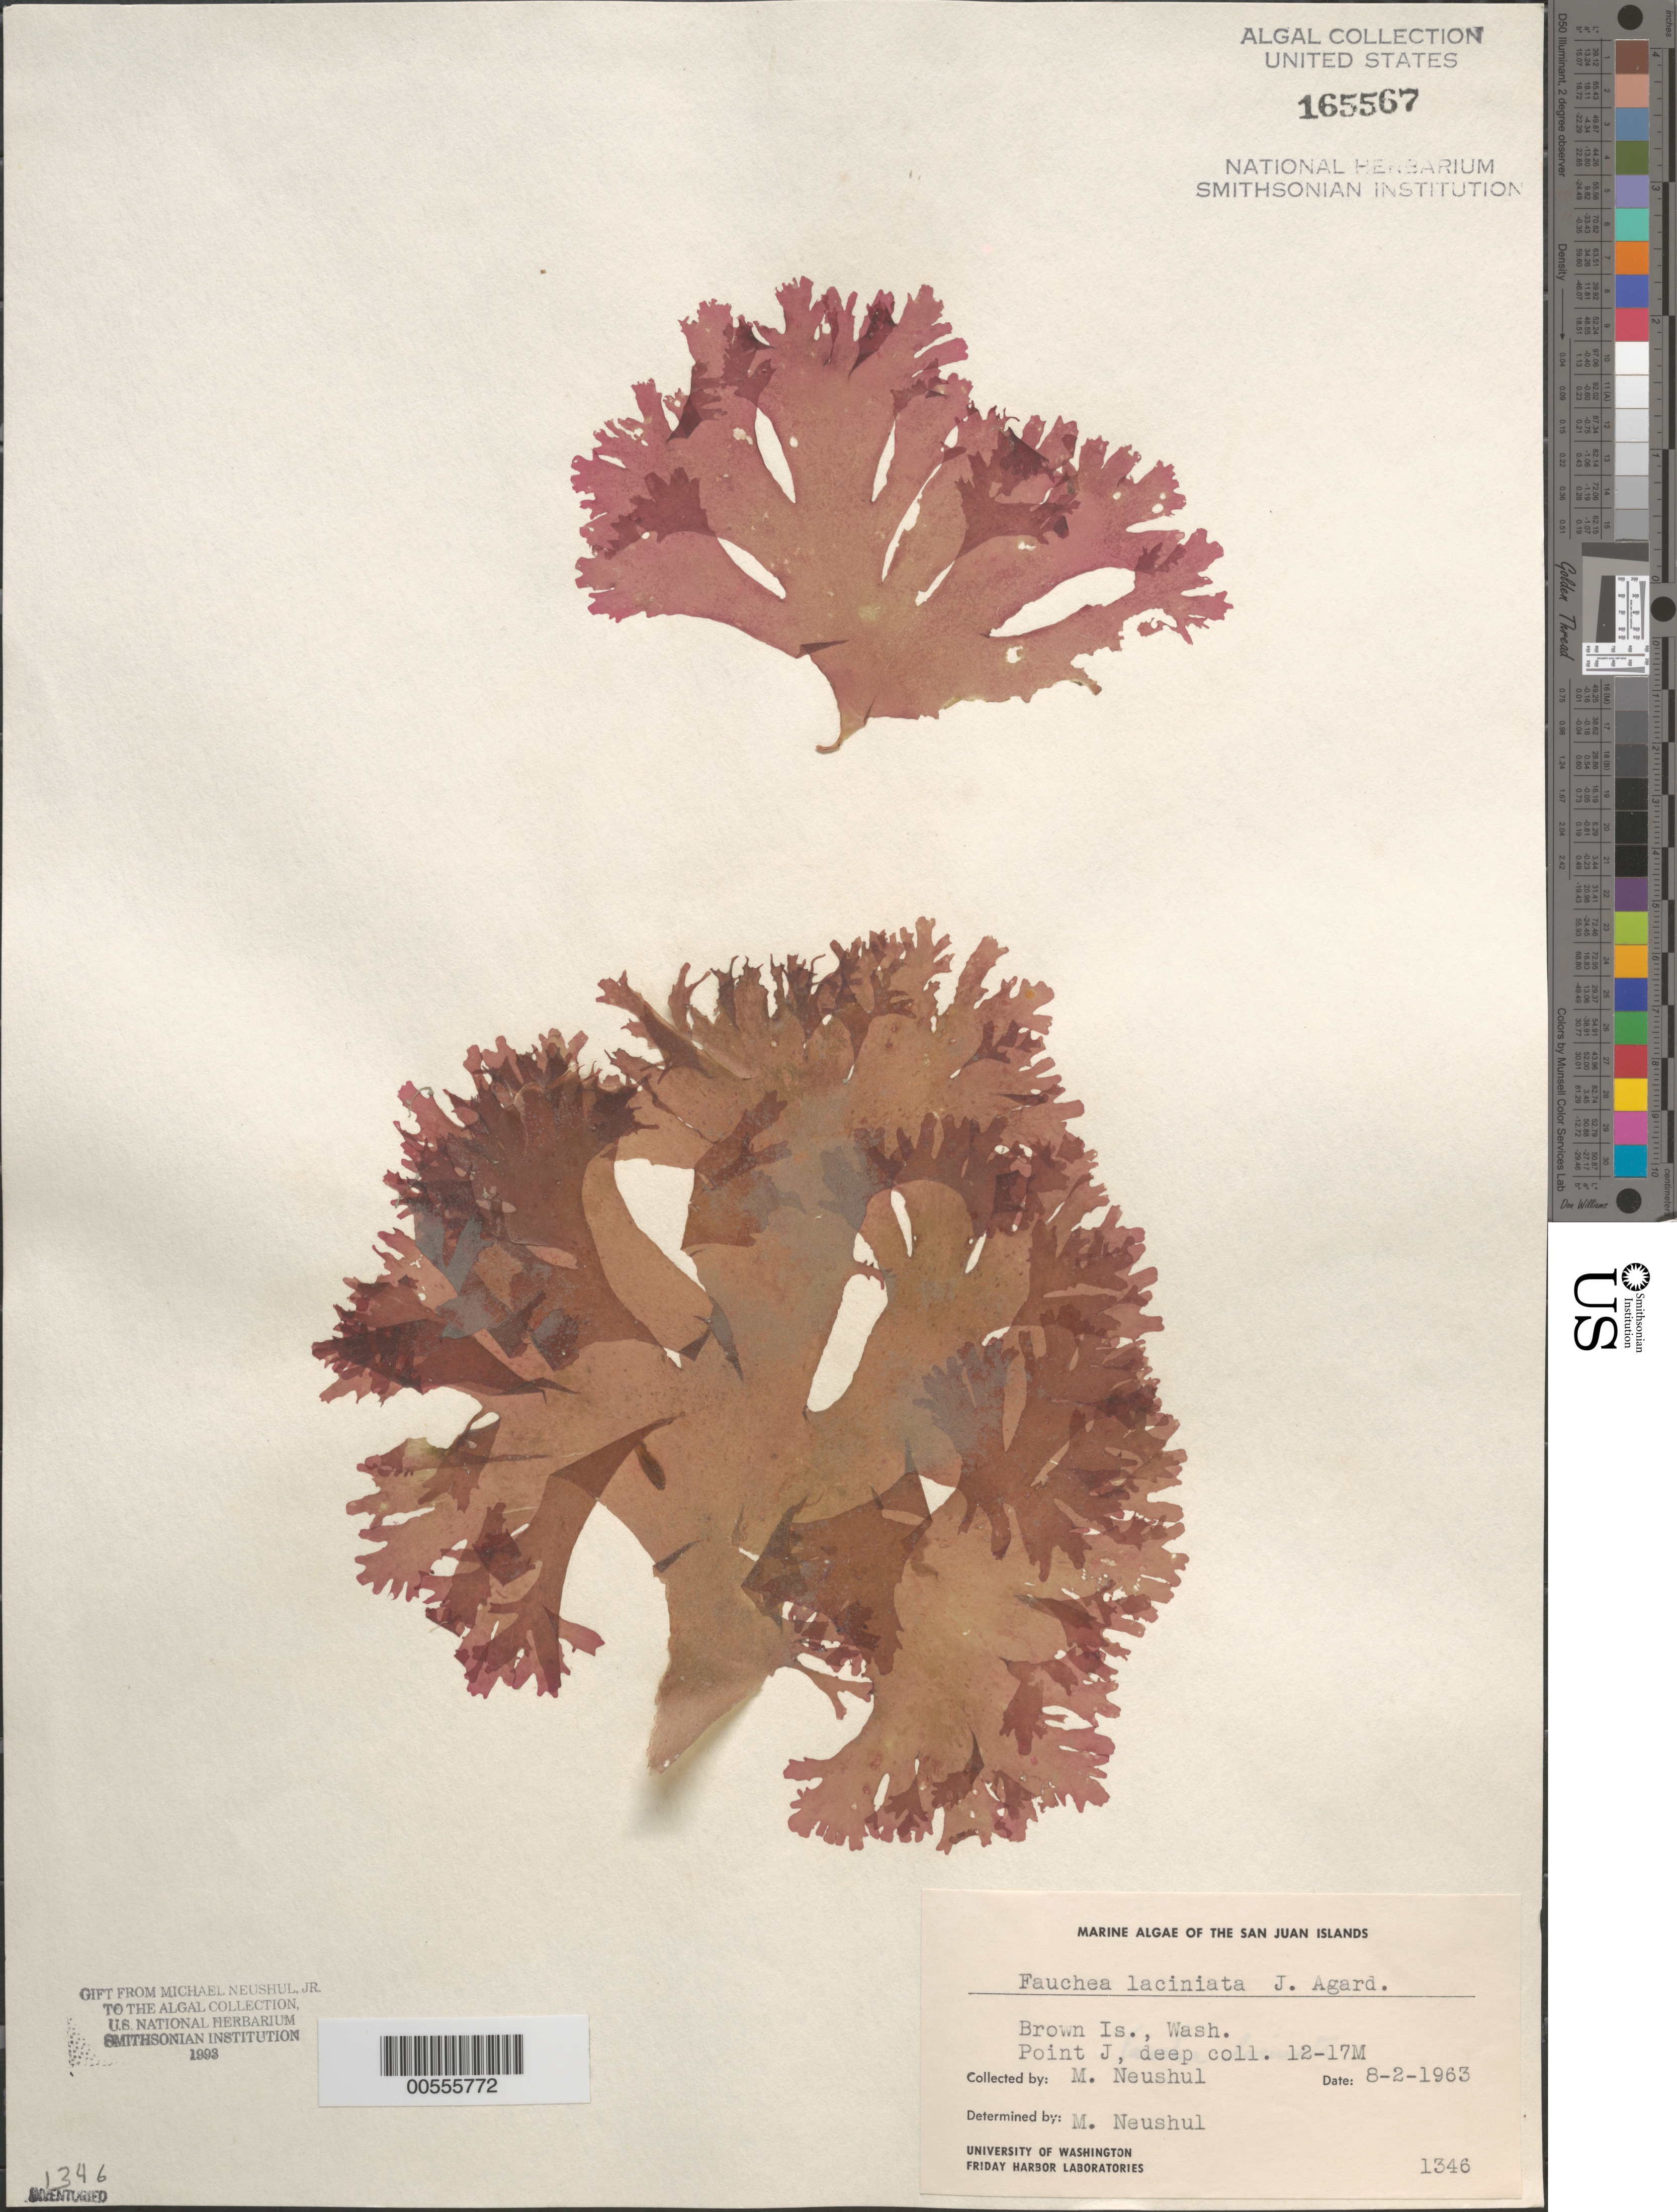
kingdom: Plantae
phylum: Rhodophyta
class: Florideophyceae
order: Rhodymeniales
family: Faucheaceae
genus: Gloiocladia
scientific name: Gloiocladia laciniata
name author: (J. Agardh) Rodríguez-Prieto & N. Sánchez in Rodríguez-Prieto et al.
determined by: Algae name updating Project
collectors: M. Neushul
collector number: Neushul 1346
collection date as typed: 02 Aug 1963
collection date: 1963-08-02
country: United States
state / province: Washington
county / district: San Juan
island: Brown Island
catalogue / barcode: US 165567